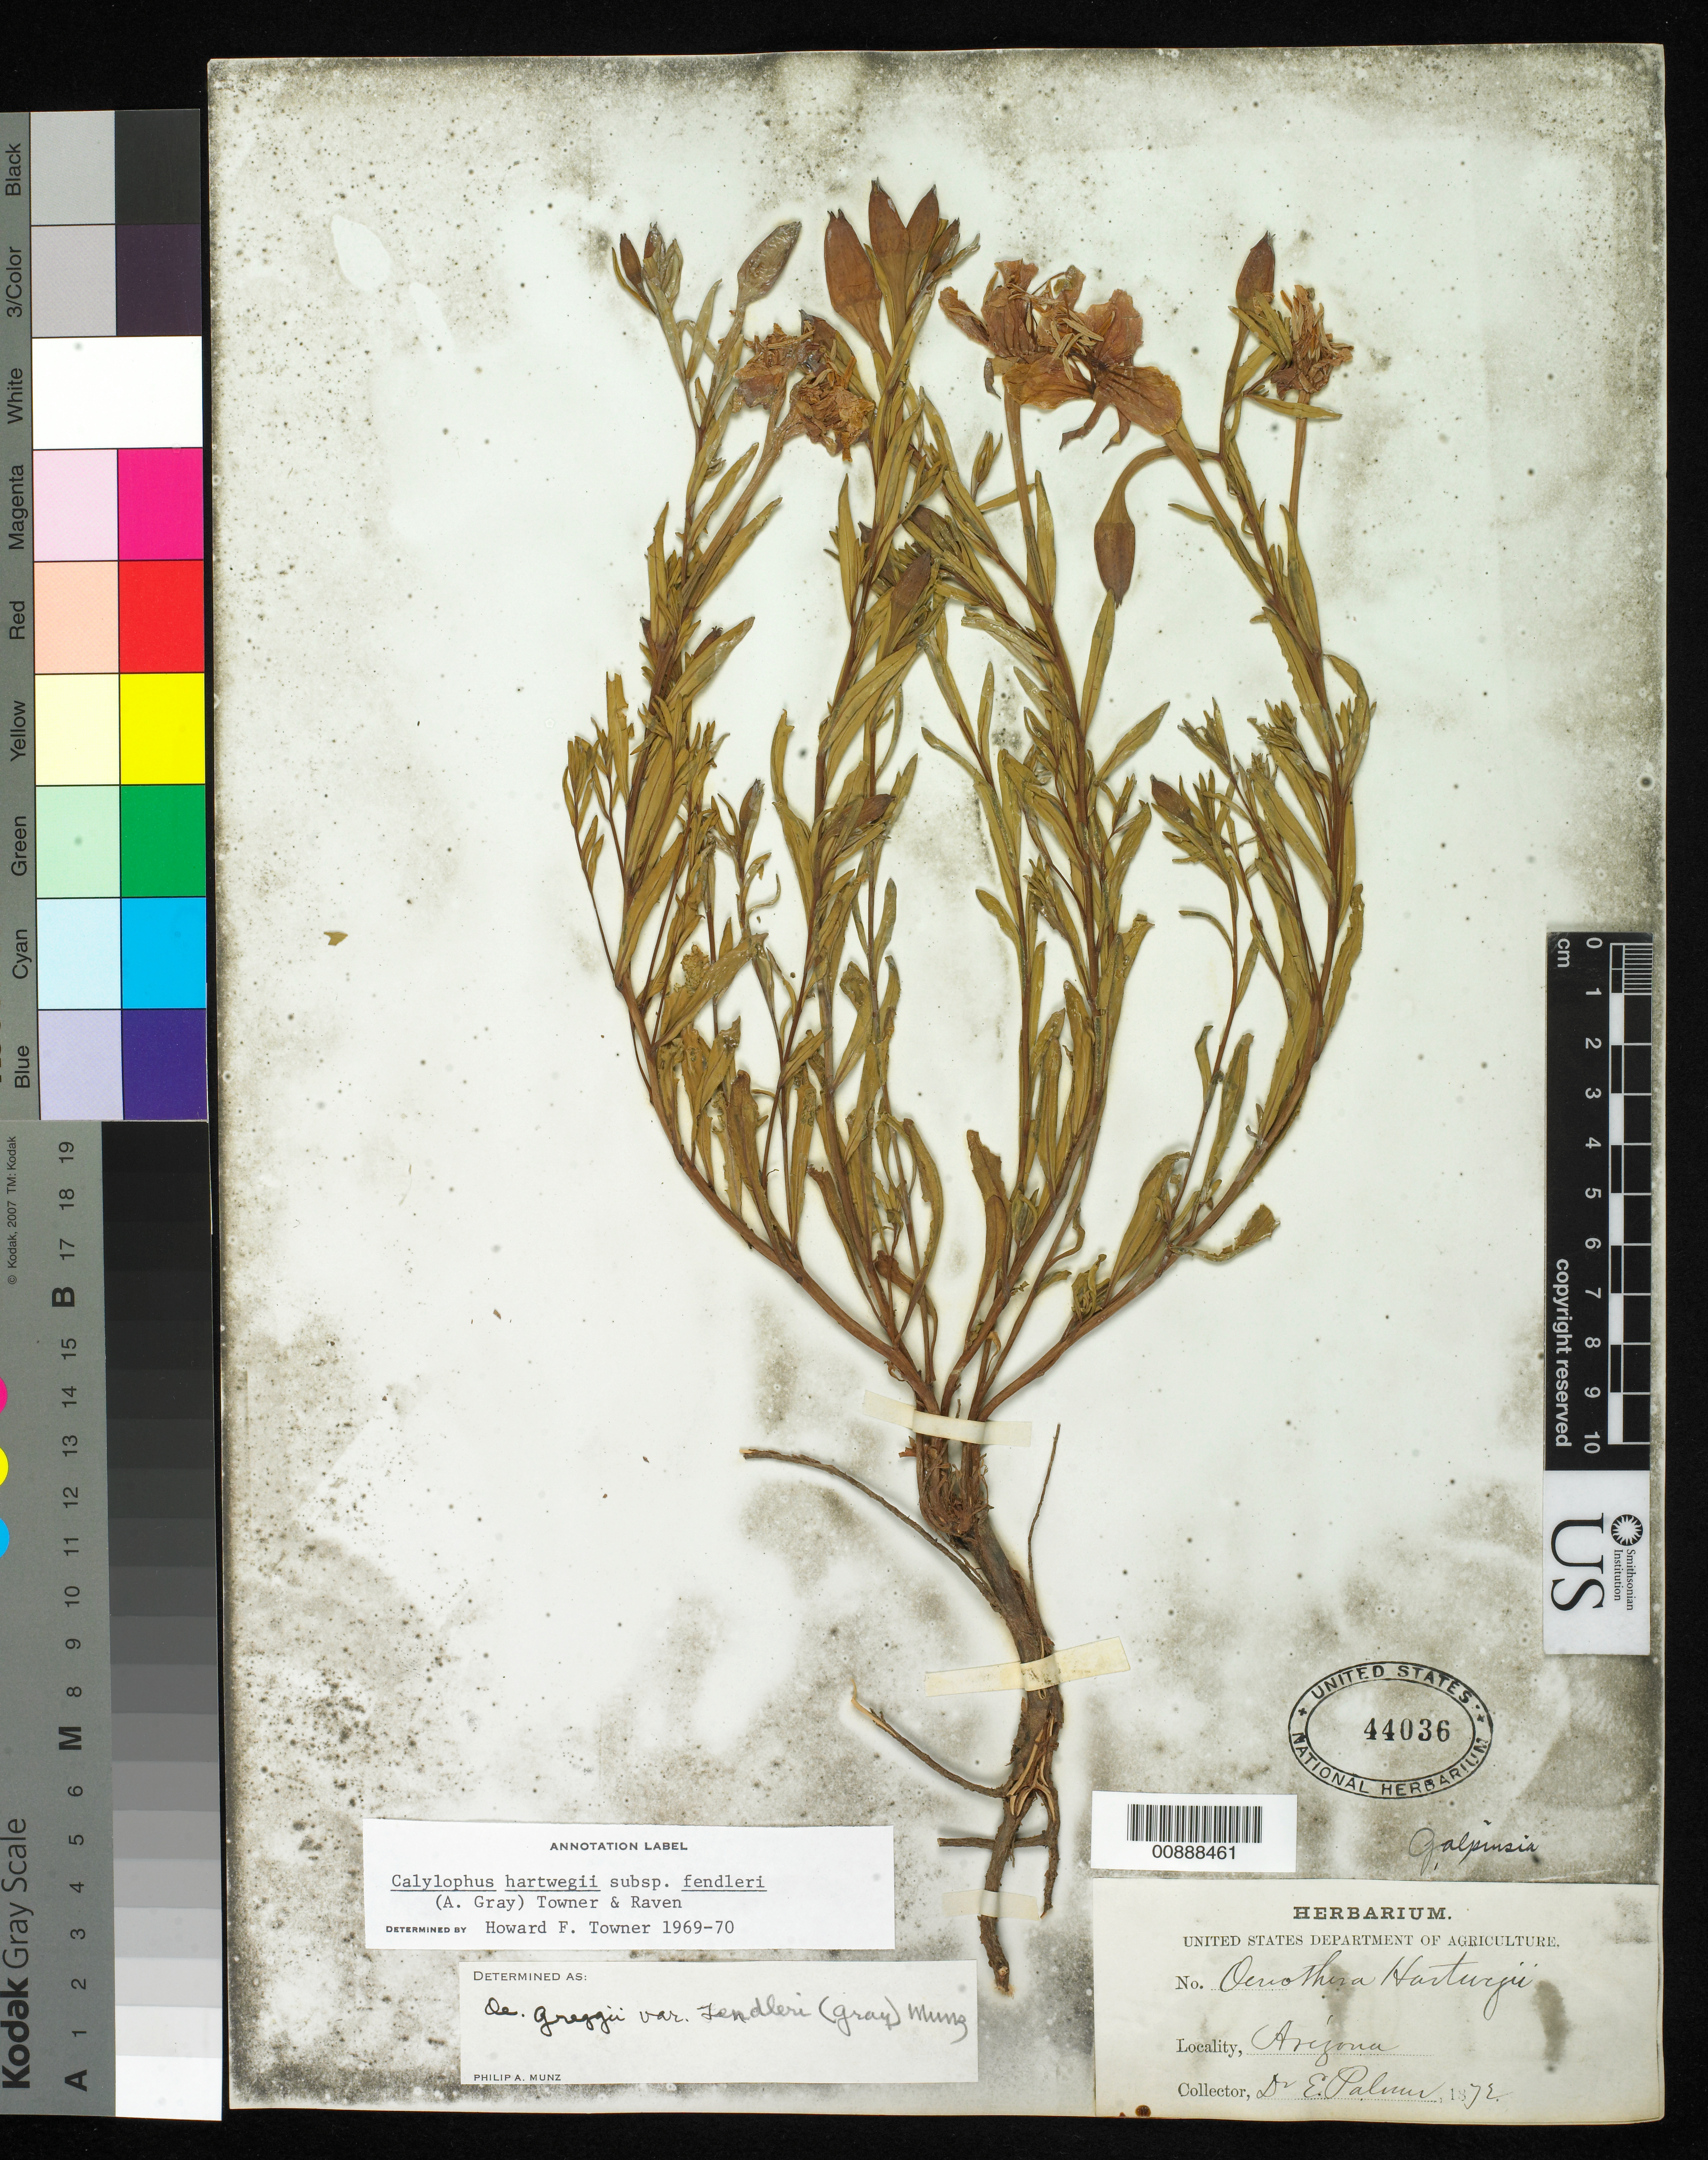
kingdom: Plantae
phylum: Tracheophyta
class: Magnoliopsida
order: Myrtales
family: Onagraceae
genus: Oenothera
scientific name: Oenothera hartwegii subsp. fendleri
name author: (A. Gray) W.L. Wagner & Hoch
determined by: Wagner, W. L., (BOT), Smithsonian Institution - National Museum of Natural History (UNITED STATES)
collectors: E. Palmer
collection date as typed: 1872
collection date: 1872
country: United States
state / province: Arizona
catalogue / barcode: US 44036